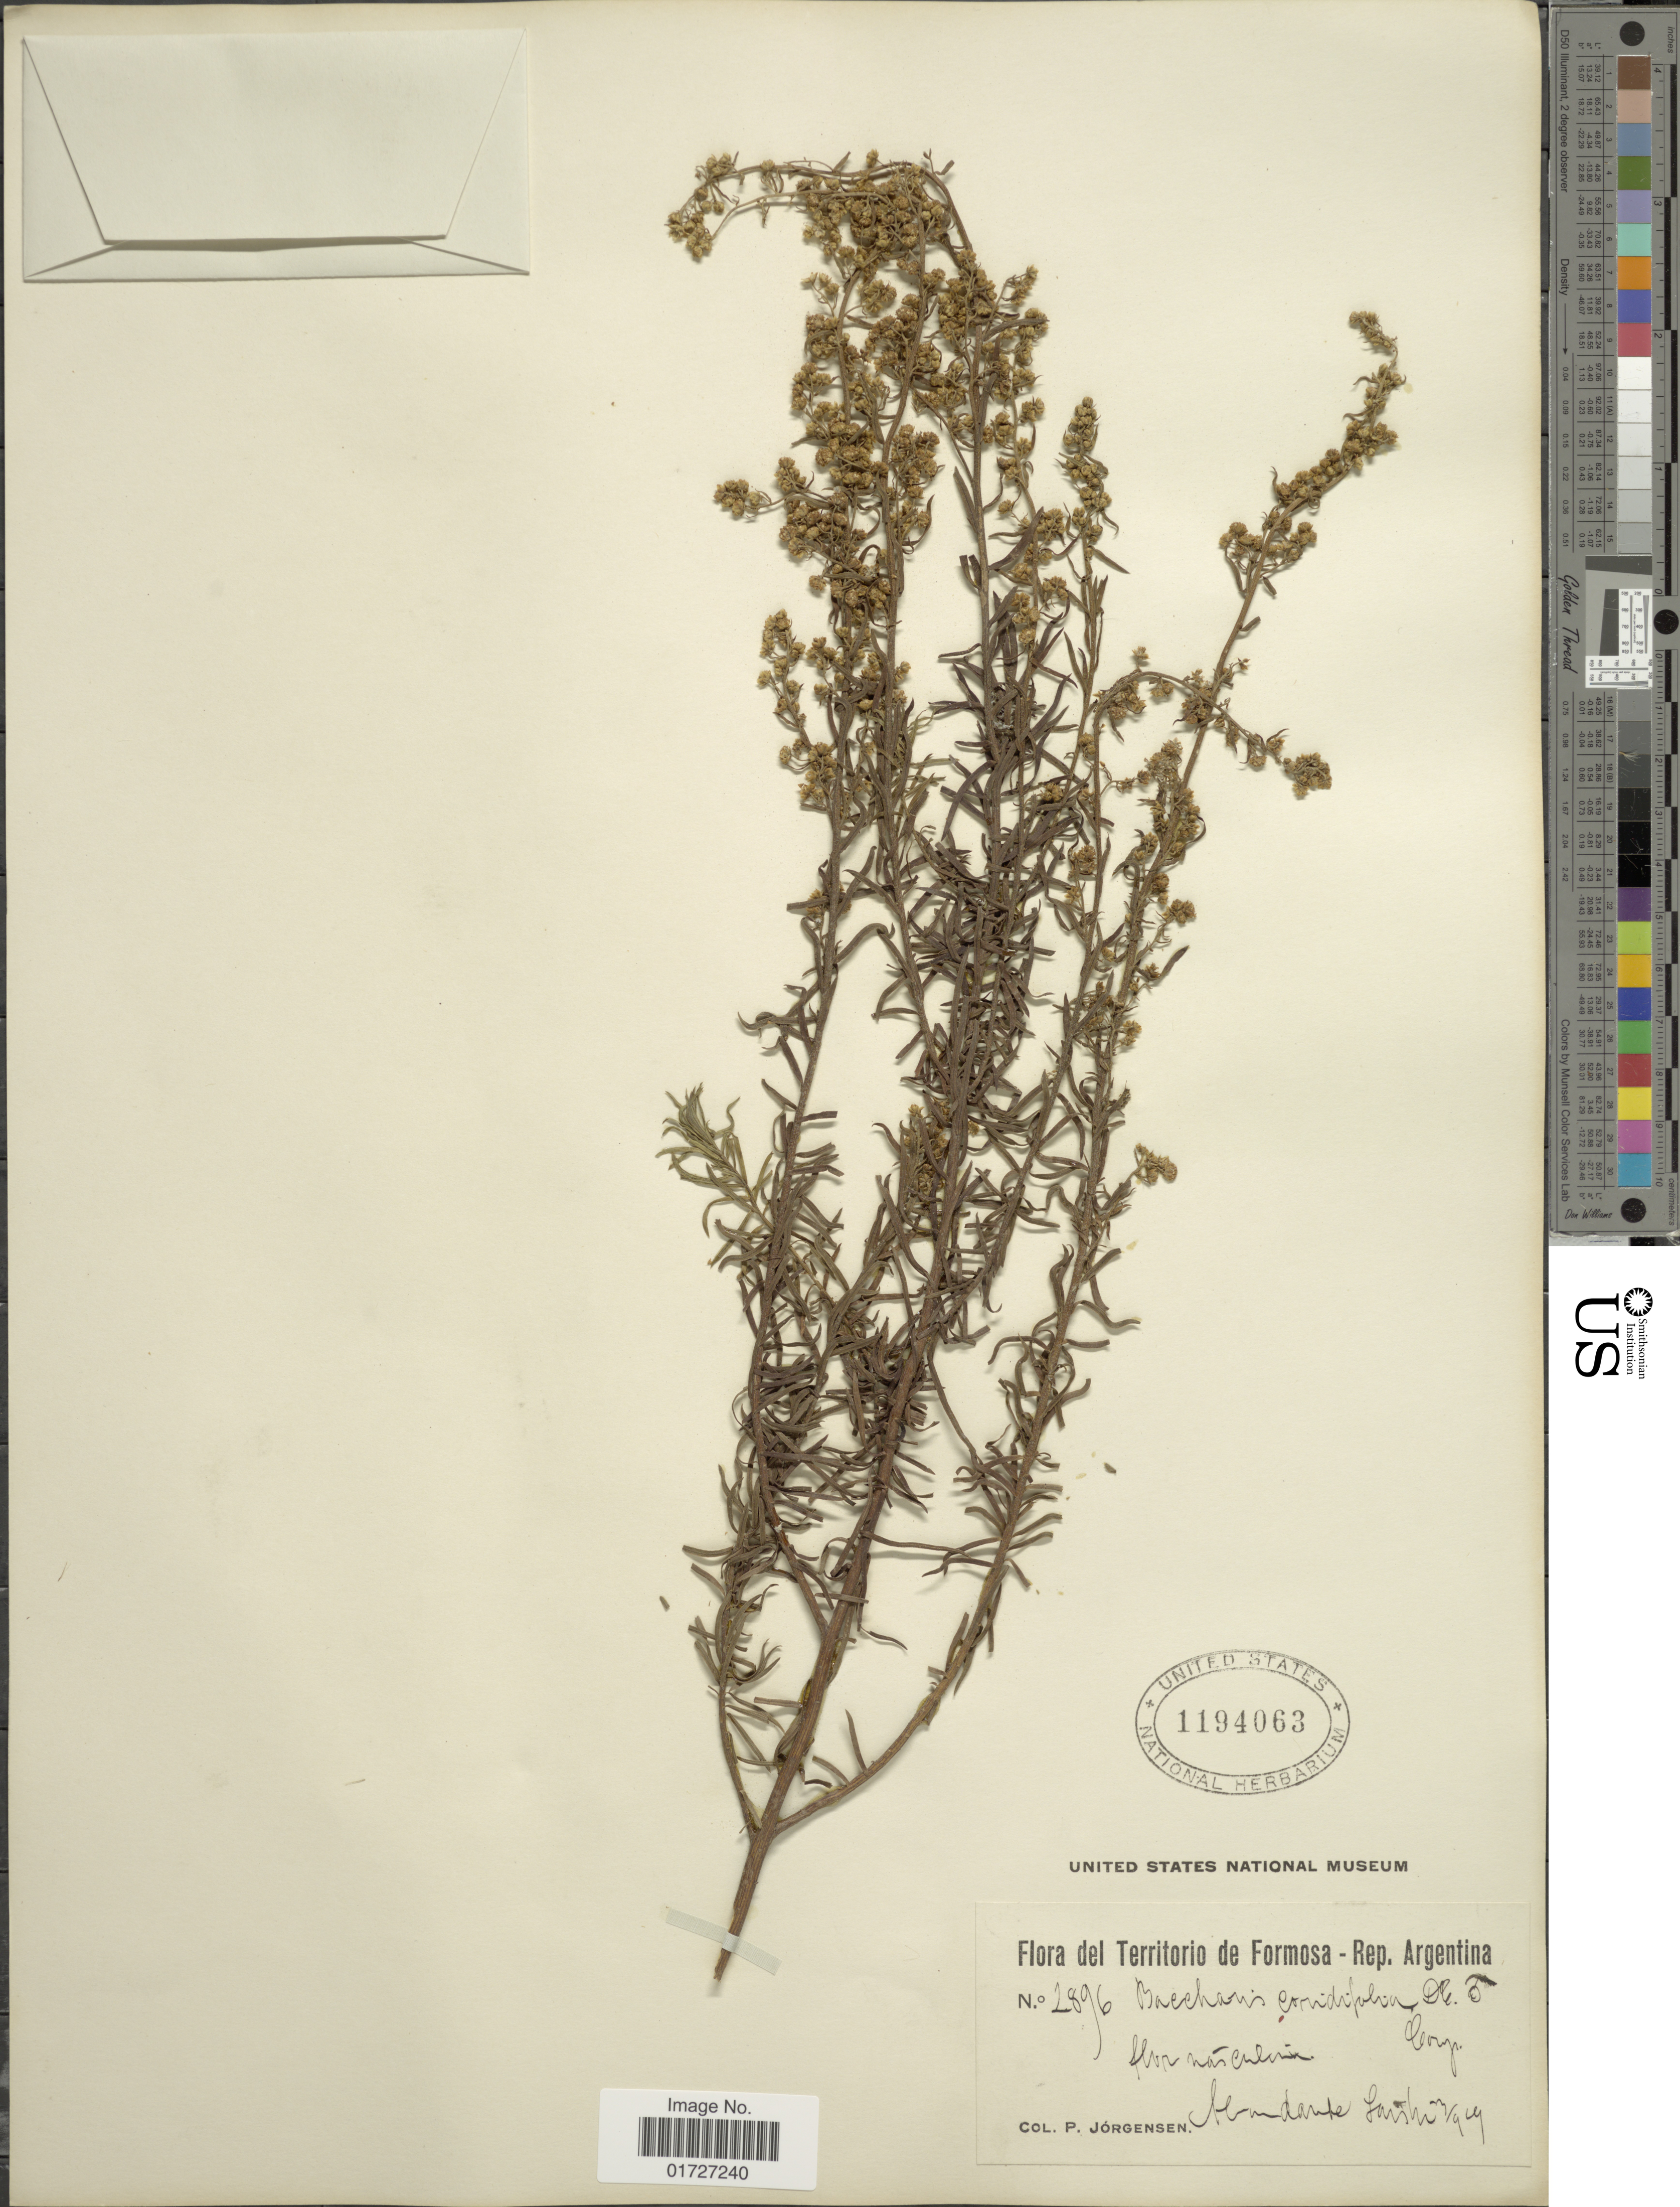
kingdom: Plantae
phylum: Tracheophyta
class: Magnoliopsida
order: Asterales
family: Asteraceae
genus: Baccharis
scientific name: Baccharis coridifolia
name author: DC.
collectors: P. Jörgensen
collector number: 2896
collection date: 1929-03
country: Argentina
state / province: Formosa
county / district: Laishí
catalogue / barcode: US 1194063